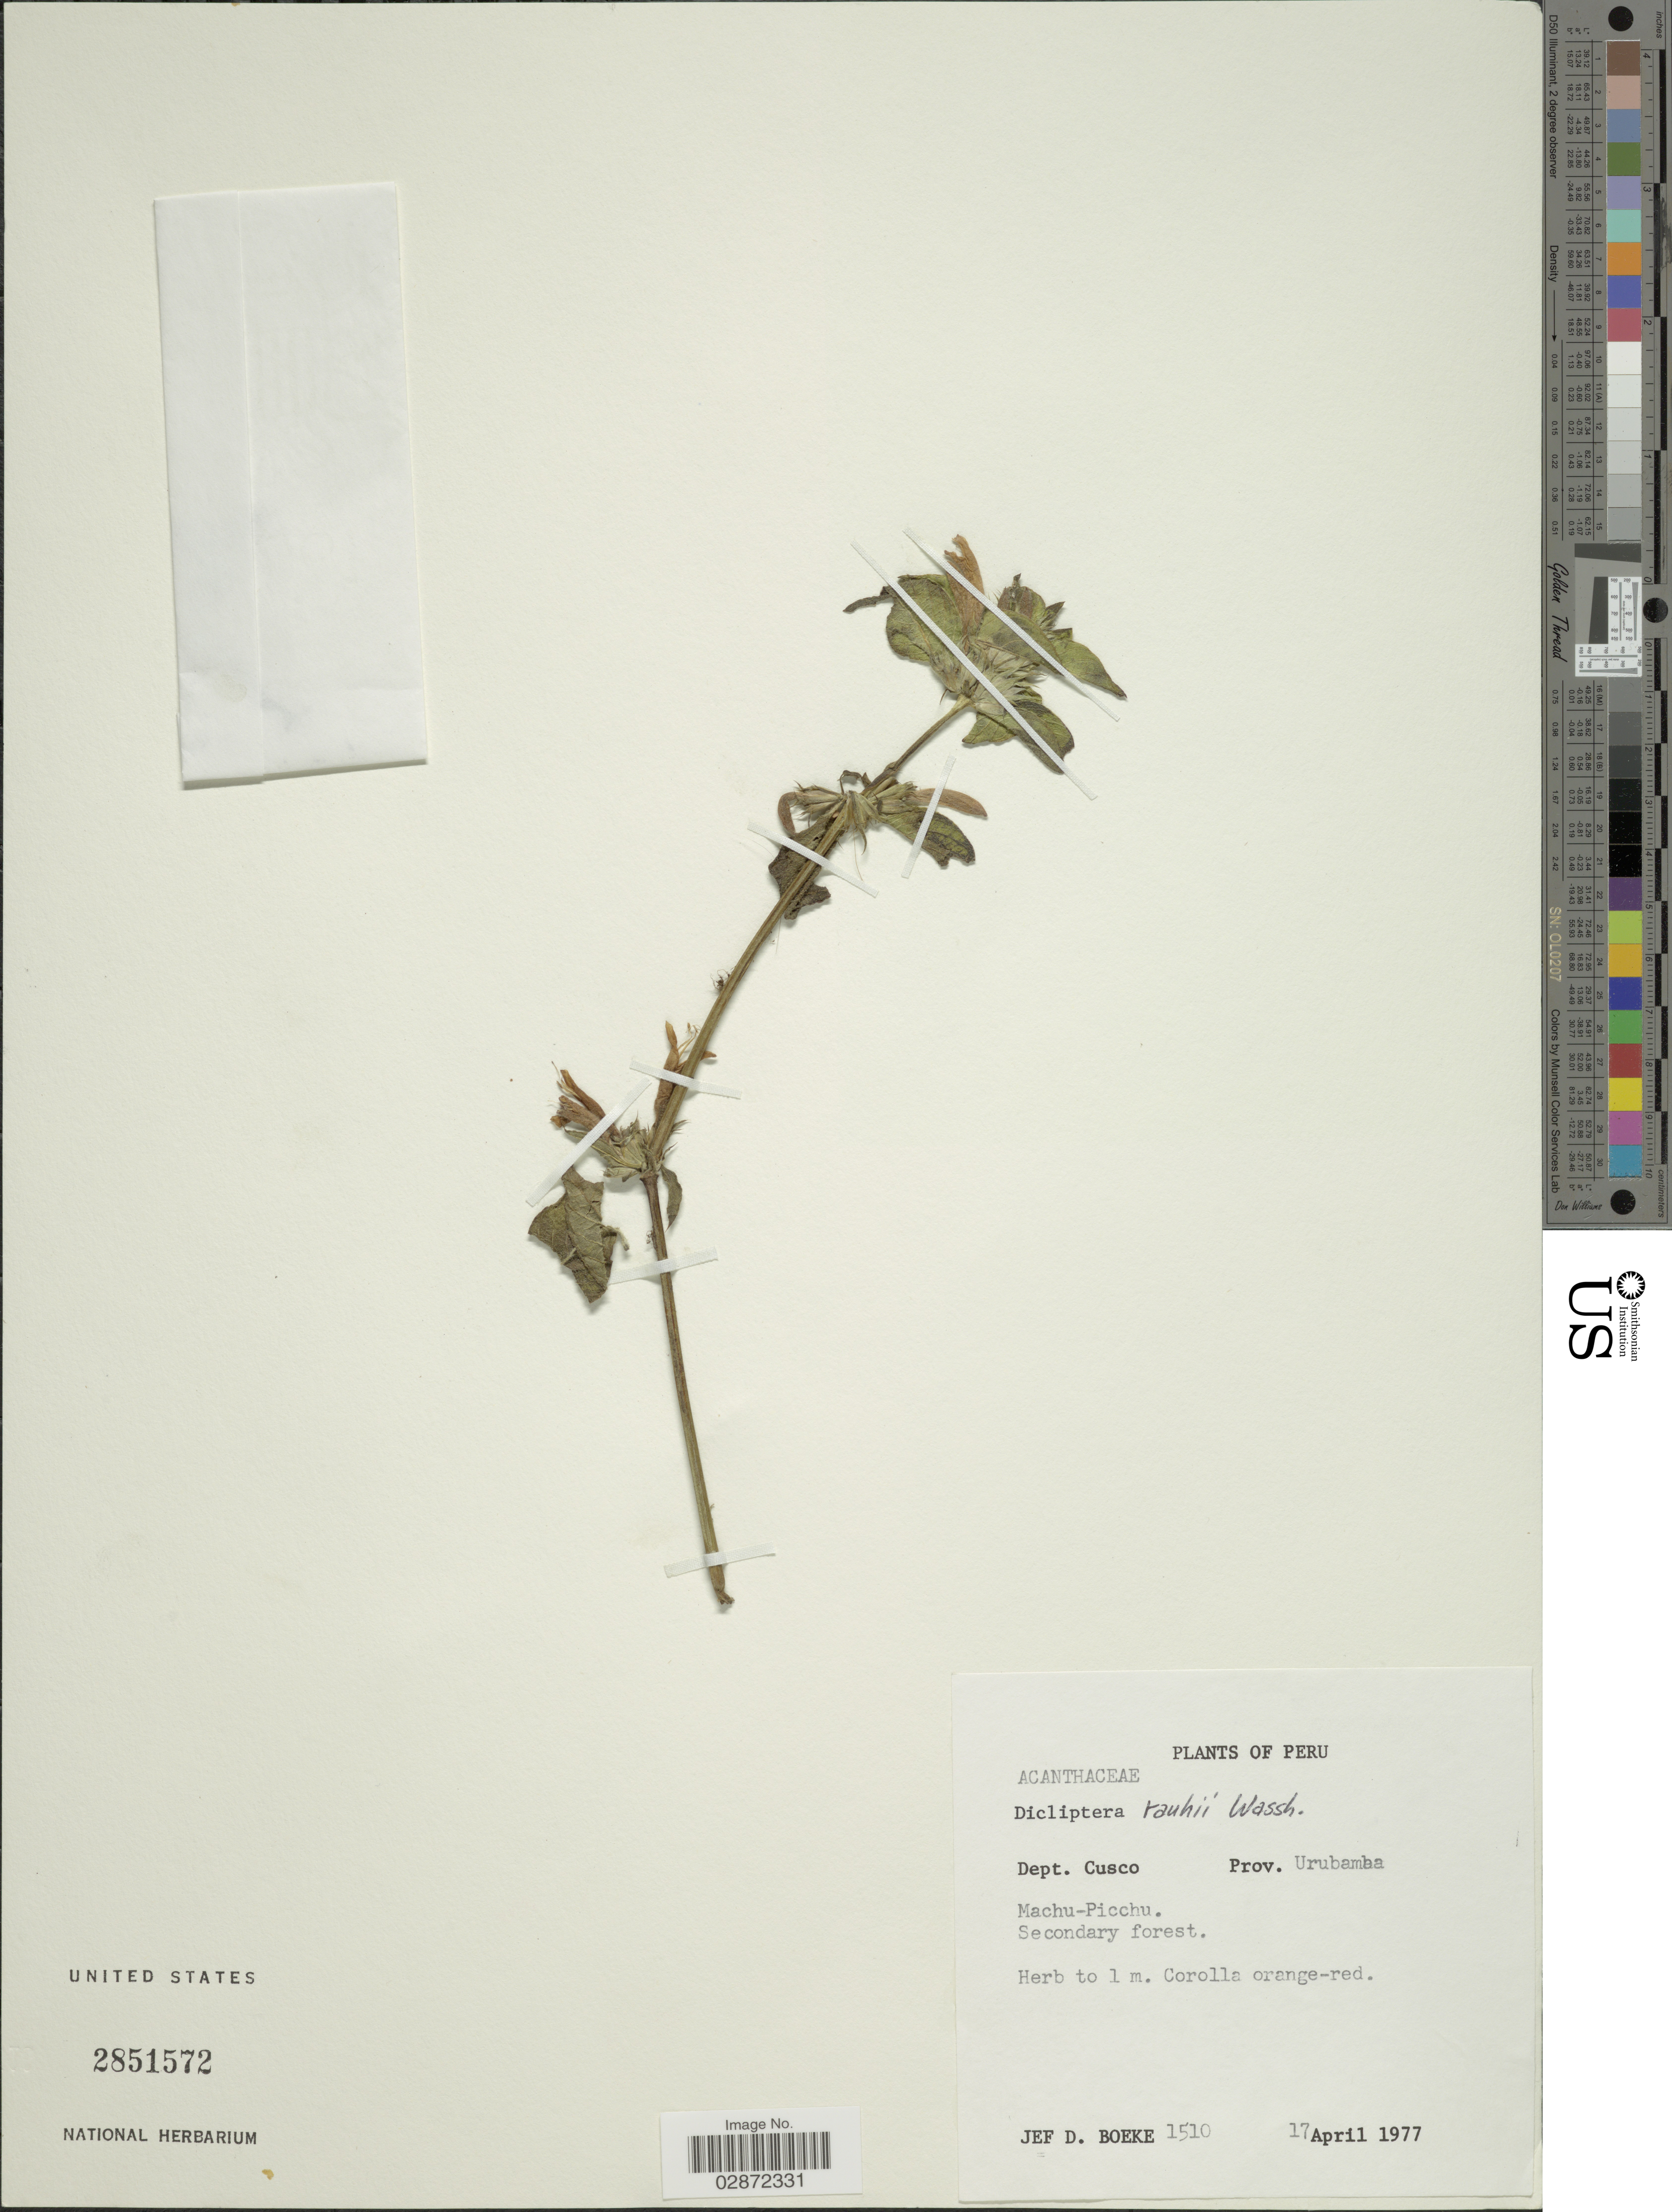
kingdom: Plantae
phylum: Tracheophyta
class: Magnoliopsida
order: Lamiales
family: Acanthaceae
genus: Dicliptera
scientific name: Dicliptera squarrosa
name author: Nees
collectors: J. Boeke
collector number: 1510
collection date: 1977-04-17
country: Peru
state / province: Cusco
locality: Dept. Cusco. Prov. Urubamba. Machu-Picchu.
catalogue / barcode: US 2851572